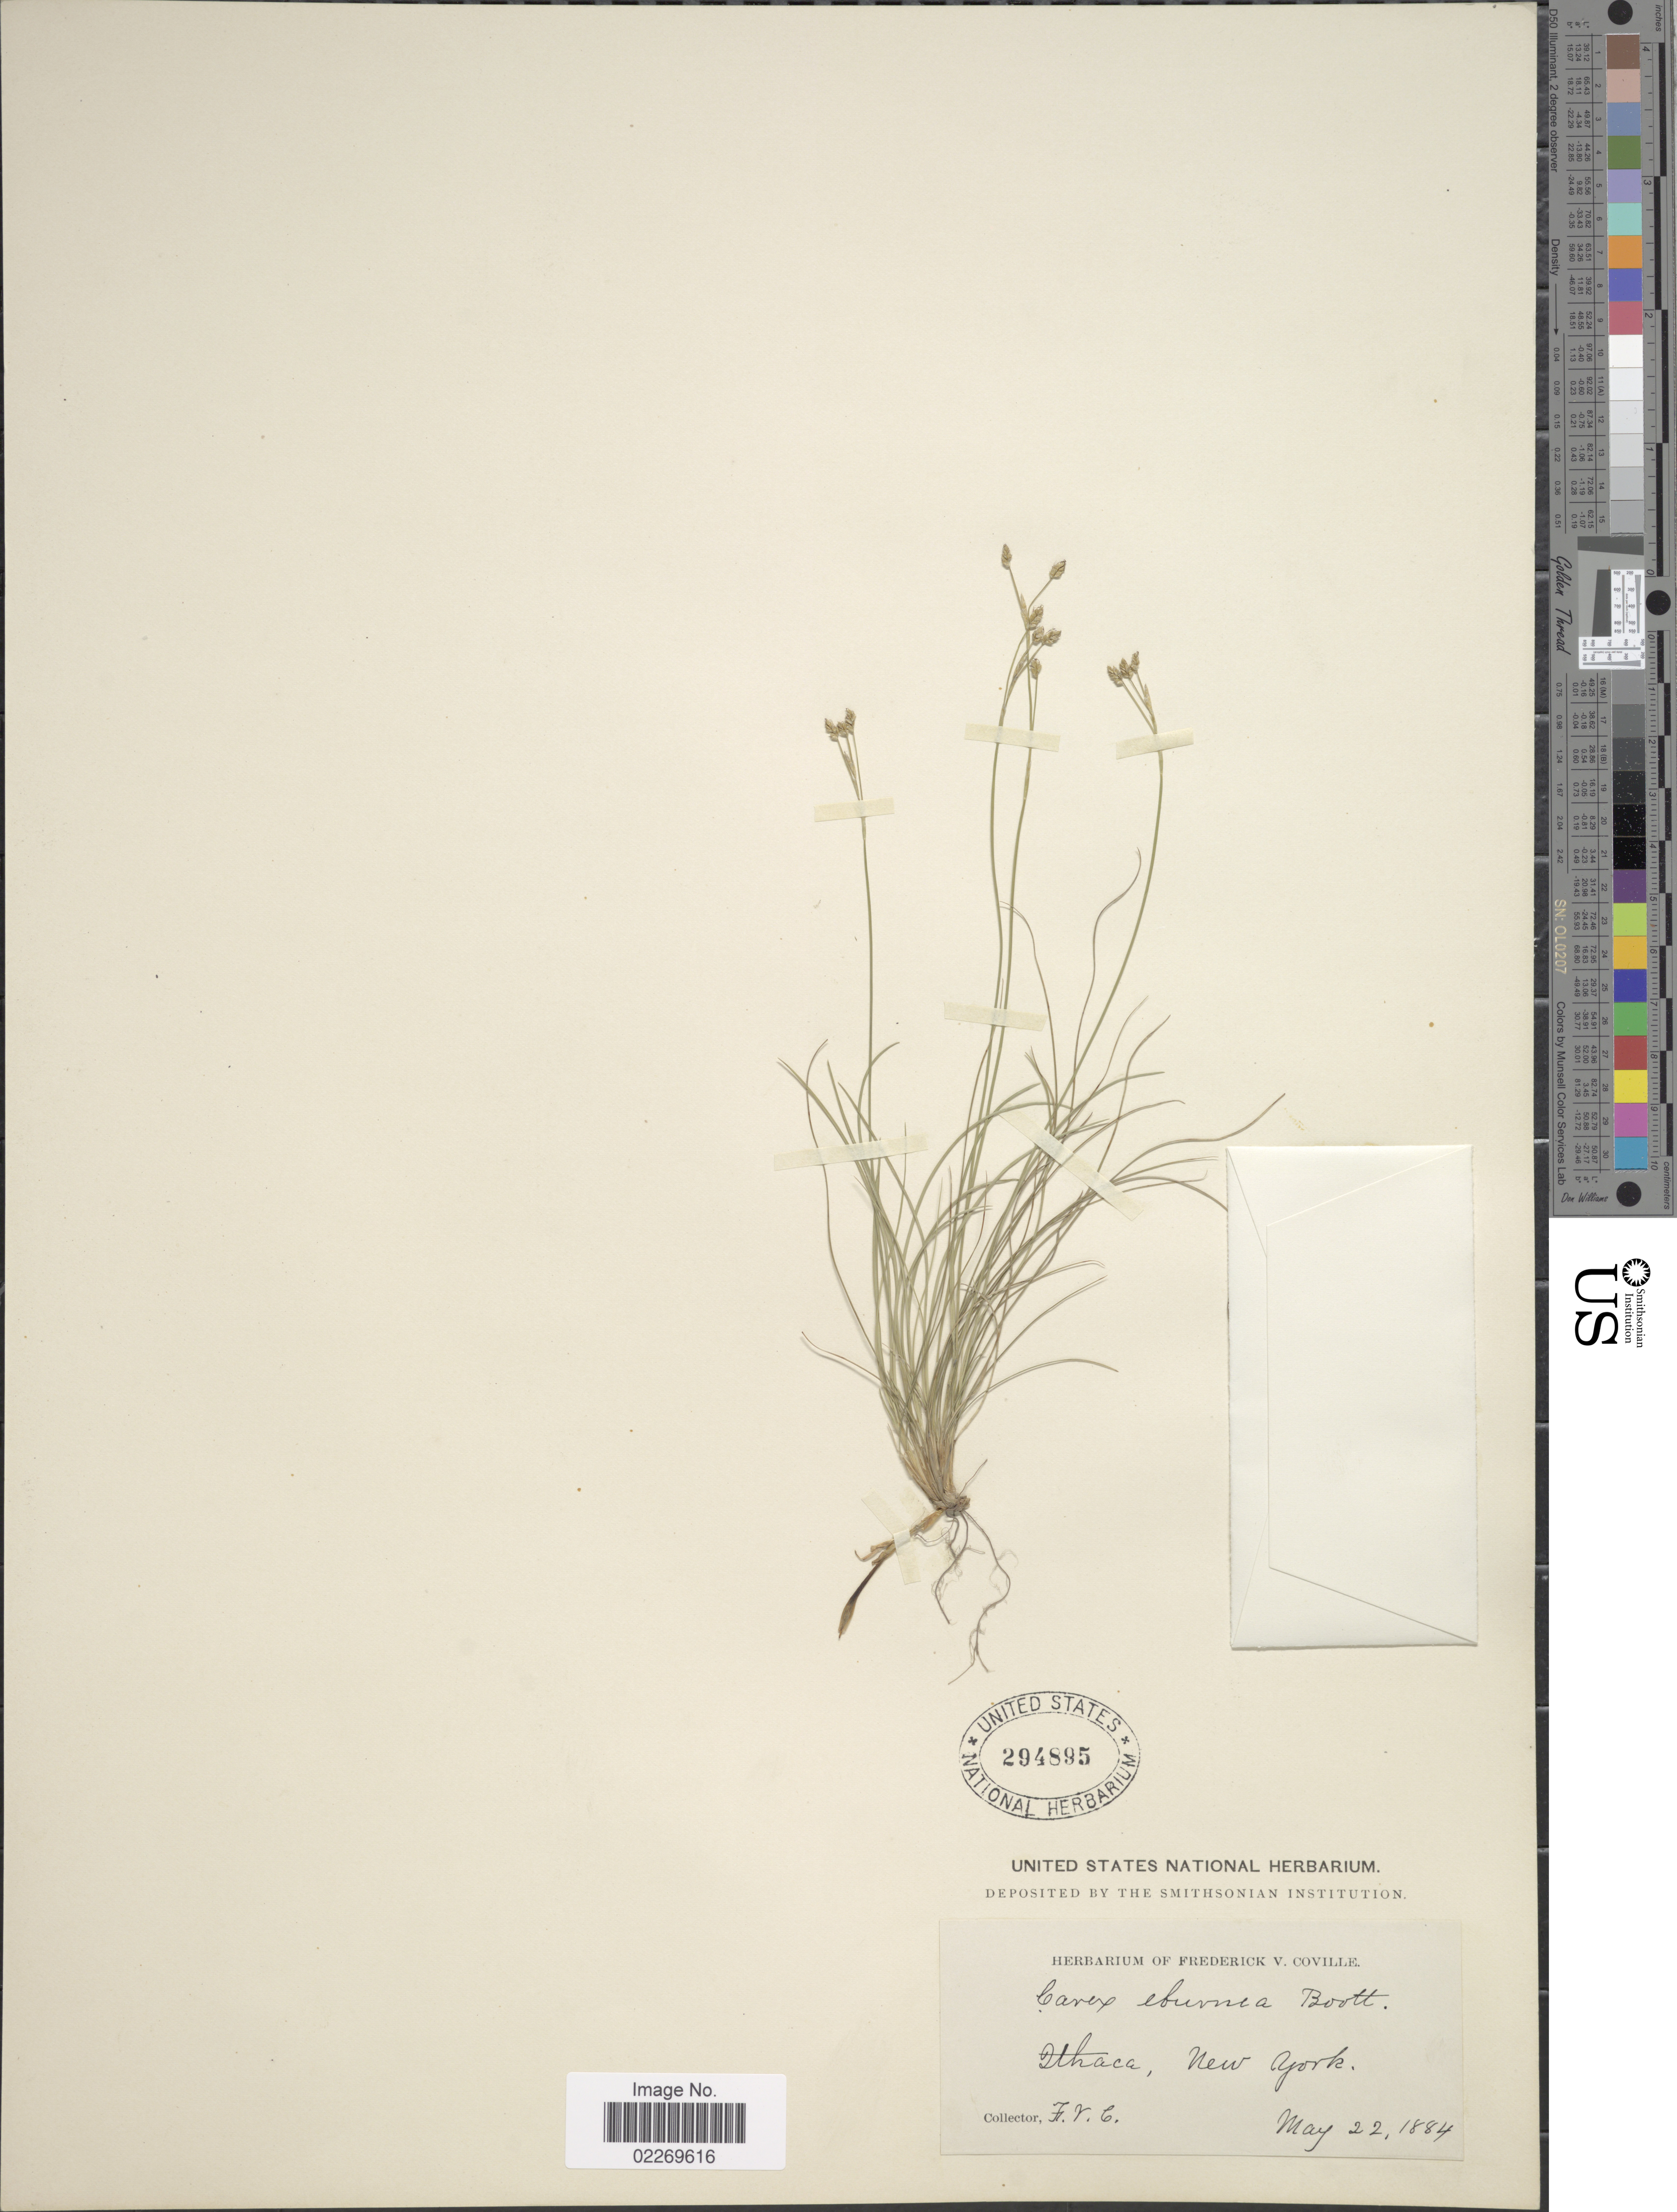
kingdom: Plantae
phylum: Tracheophyta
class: Liliopsida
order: Poales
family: Cyperaceae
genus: Carex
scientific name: Carex eburnea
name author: Boott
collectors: F. V. Coville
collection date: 1884-05-22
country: United States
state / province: New York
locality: Ithaca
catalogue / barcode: US 294895